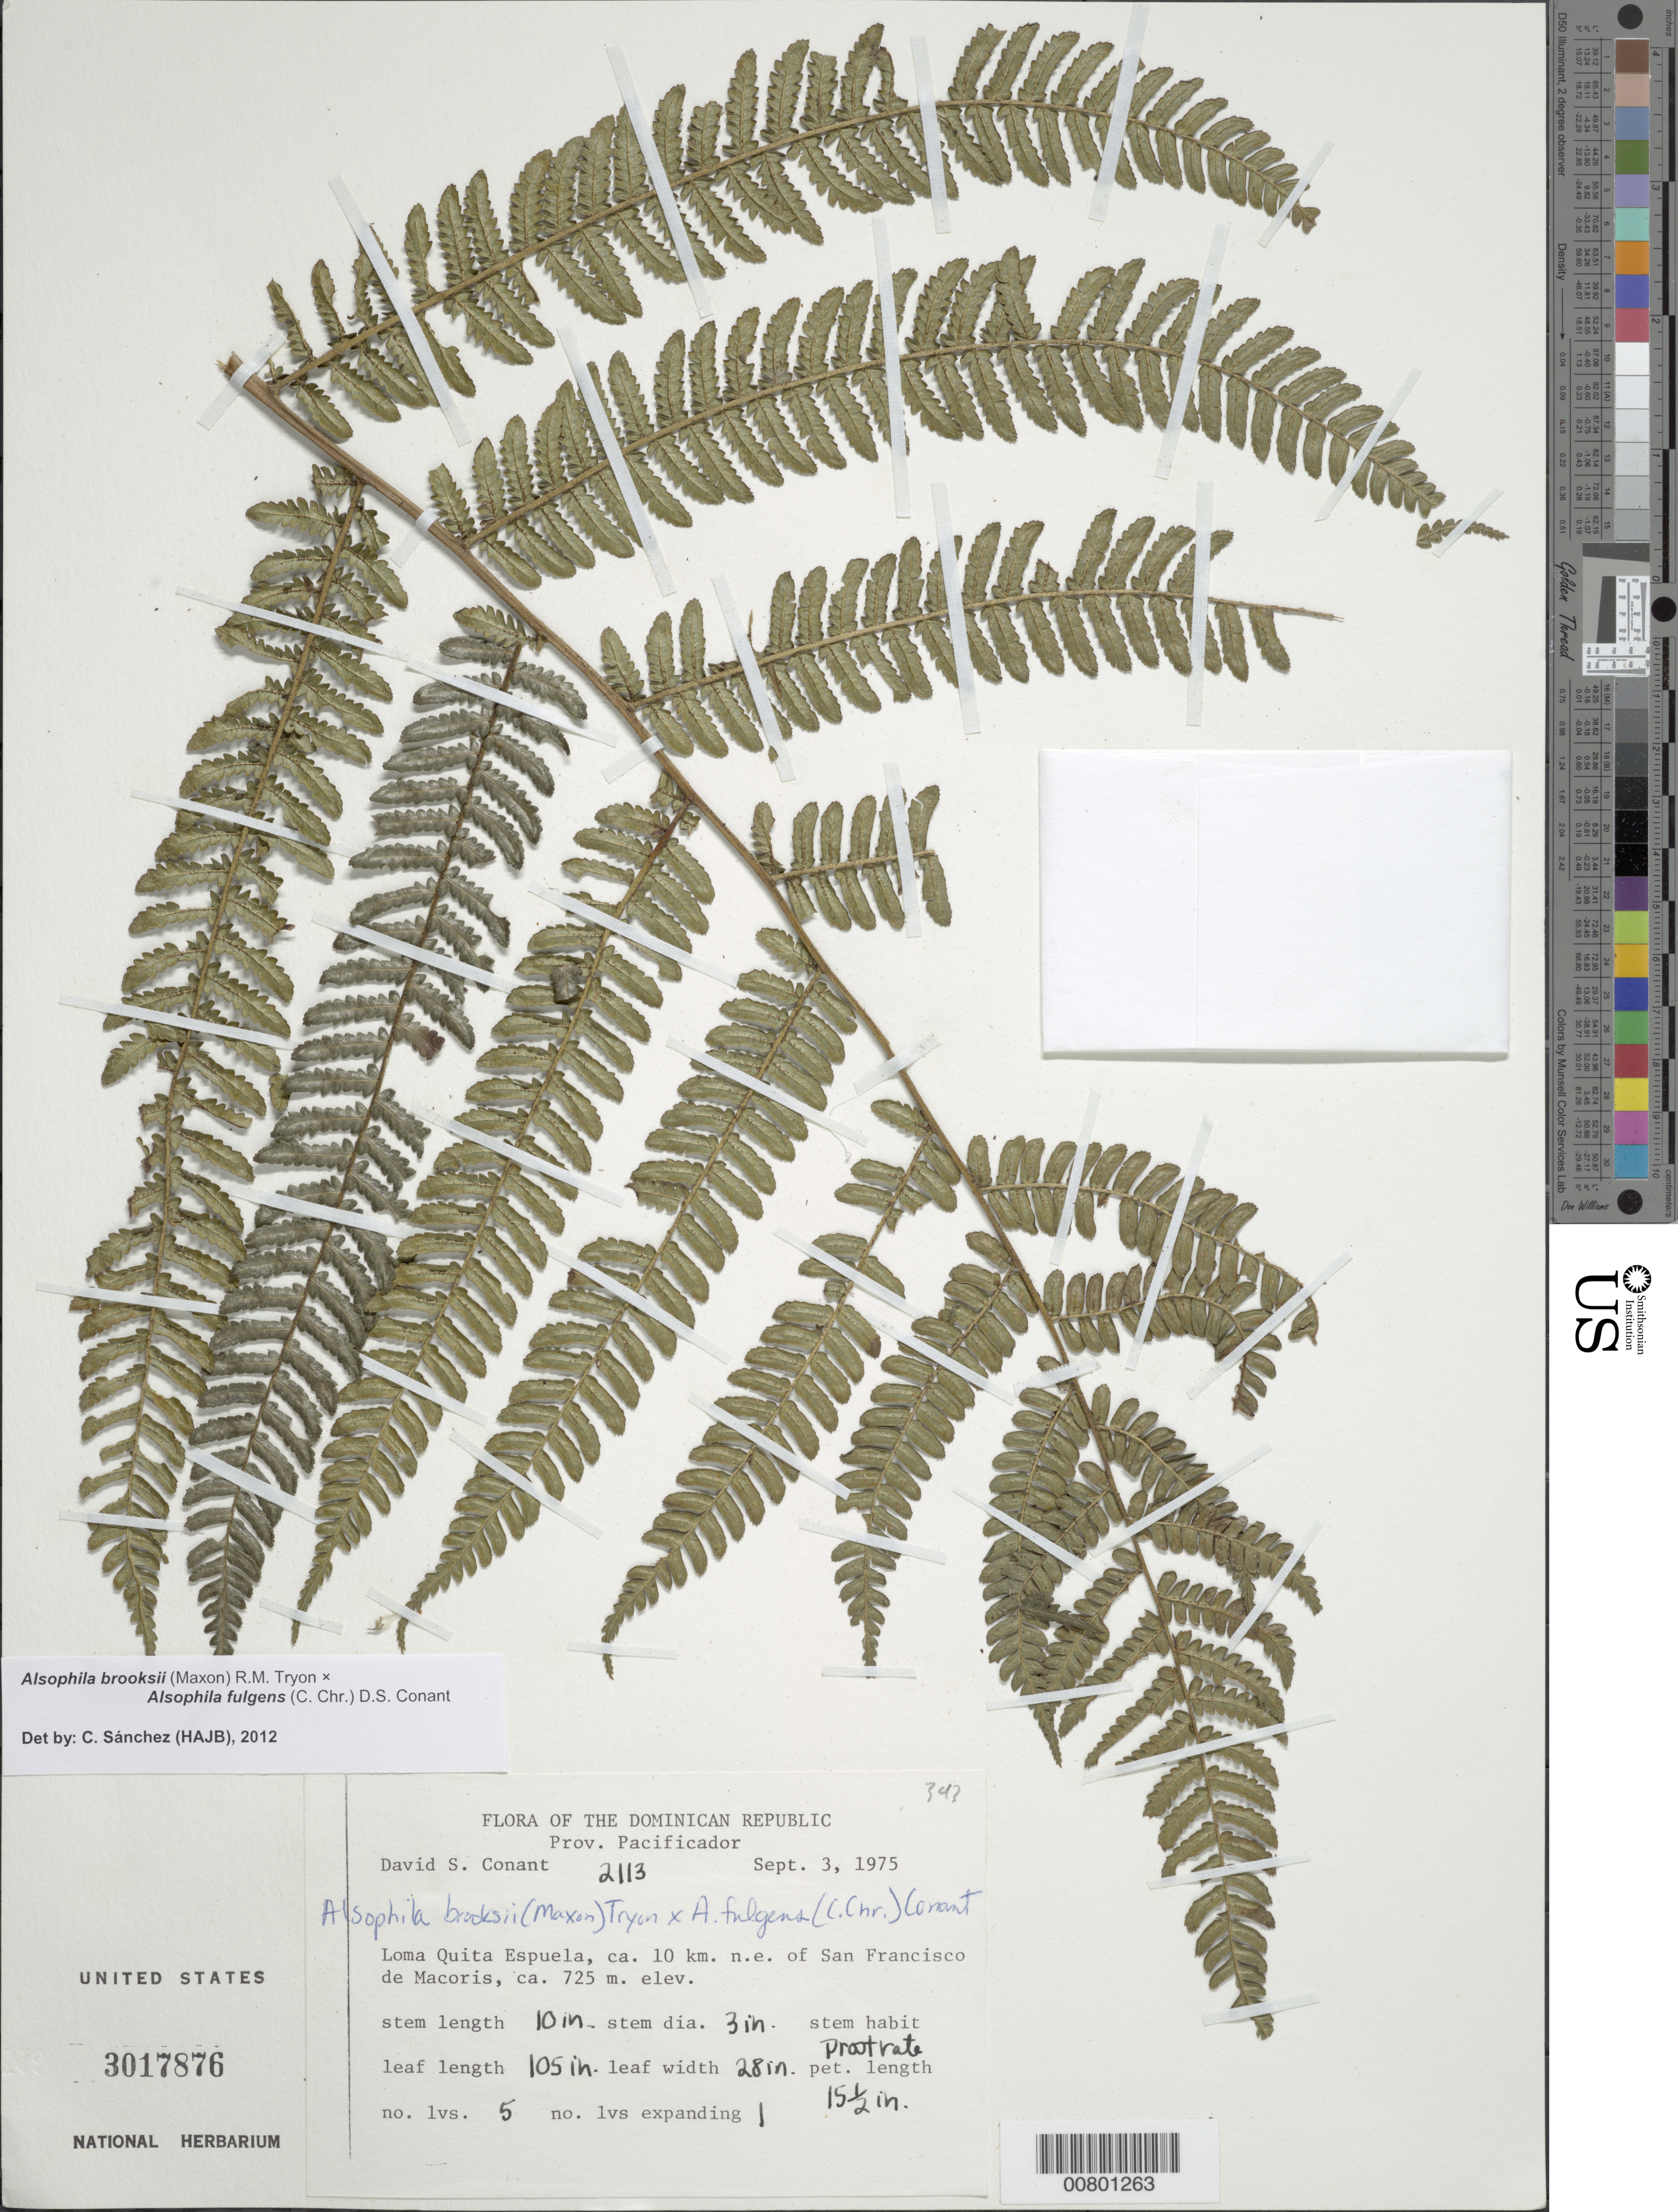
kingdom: Plantae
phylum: Tracheophyta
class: Polypodiopsida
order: Cyatheales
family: Cyatheaceae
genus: Alsophila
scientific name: Alsophila brooksii x A. fulgens (C. Chr.) D.S. Conant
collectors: D. S. Conant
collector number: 2113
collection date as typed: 03 Sep 1975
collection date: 1975-09-03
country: Dominican Republic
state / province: Duarte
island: Hispaniola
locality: Loma Quita Espuela, ca. 10 km NE of San Francisco de Macoris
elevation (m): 725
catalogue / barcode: US 3017876